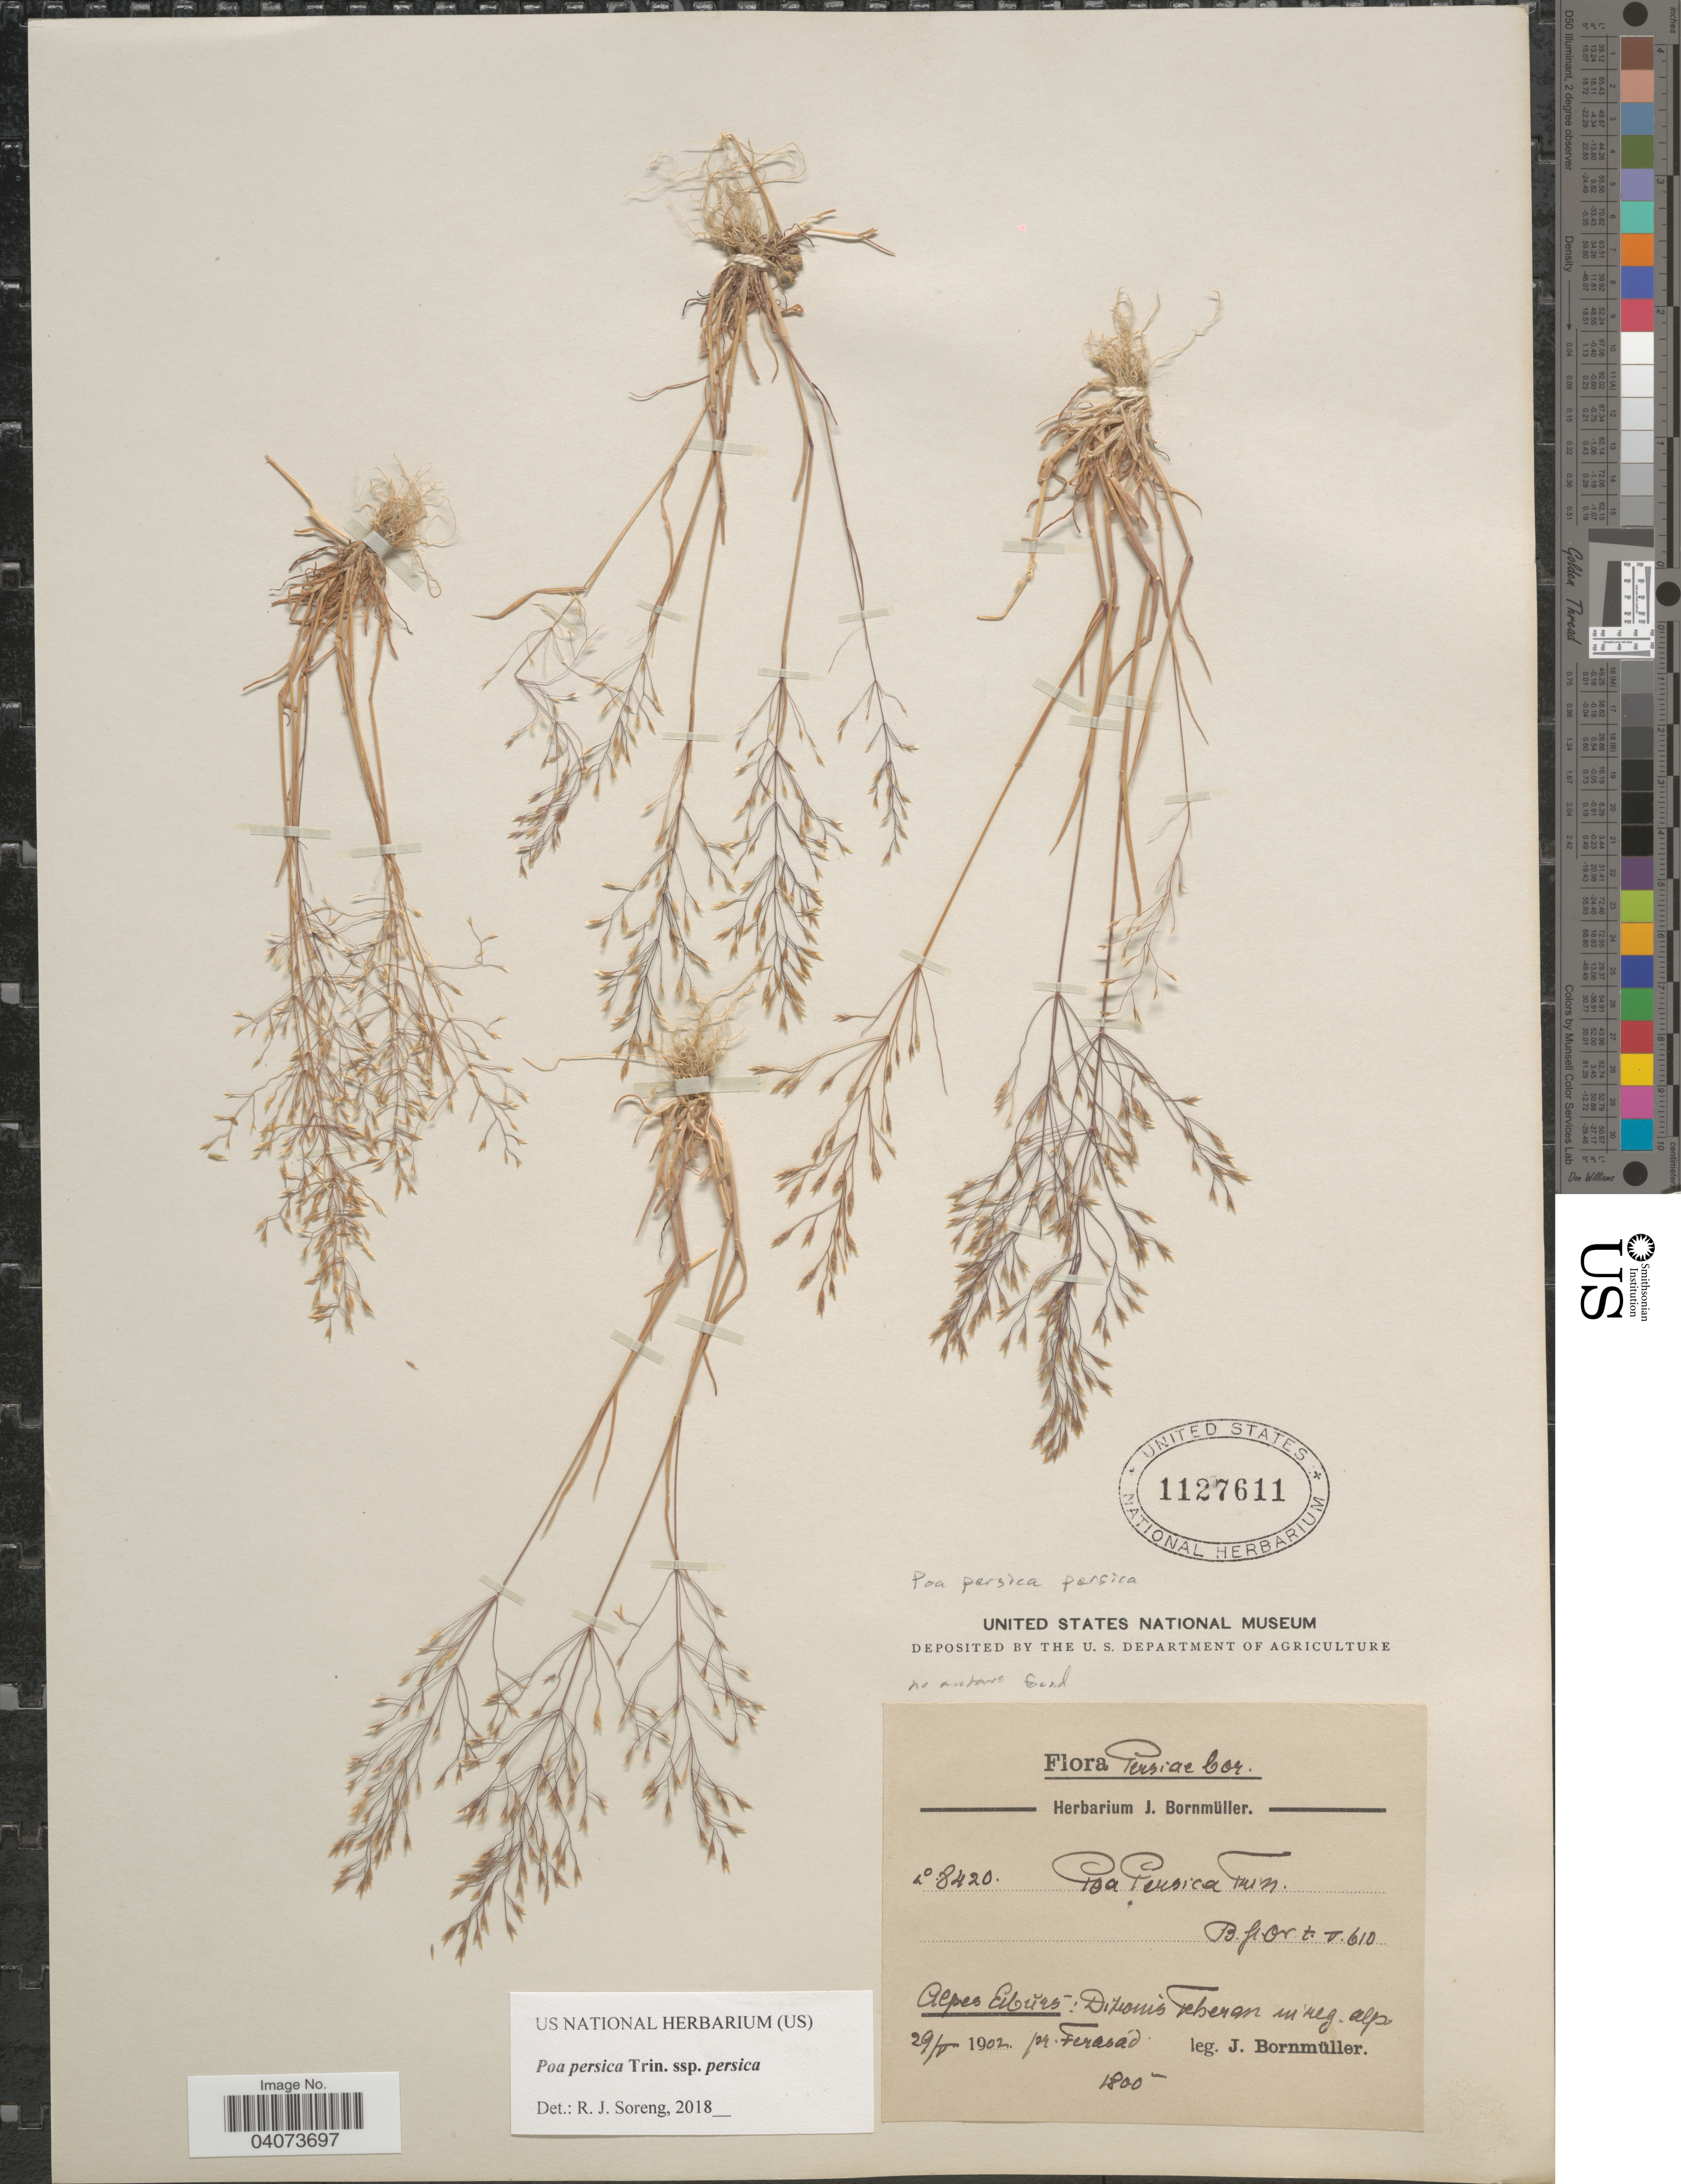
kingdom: Plantae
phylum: Tracheophyta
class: Liliopsida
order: Poales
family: Poaceae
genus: Poa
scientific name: Poa persica subsp. persica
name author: Trin.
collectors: J. Bornmüller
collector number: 8420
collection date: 1902-05-29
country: Iran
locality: Persiae bor. Alpes Elbŭrs: Ditionis Teberan in reg. alp. pr. Ferasad.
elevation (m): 1800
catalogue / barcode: US 1127611